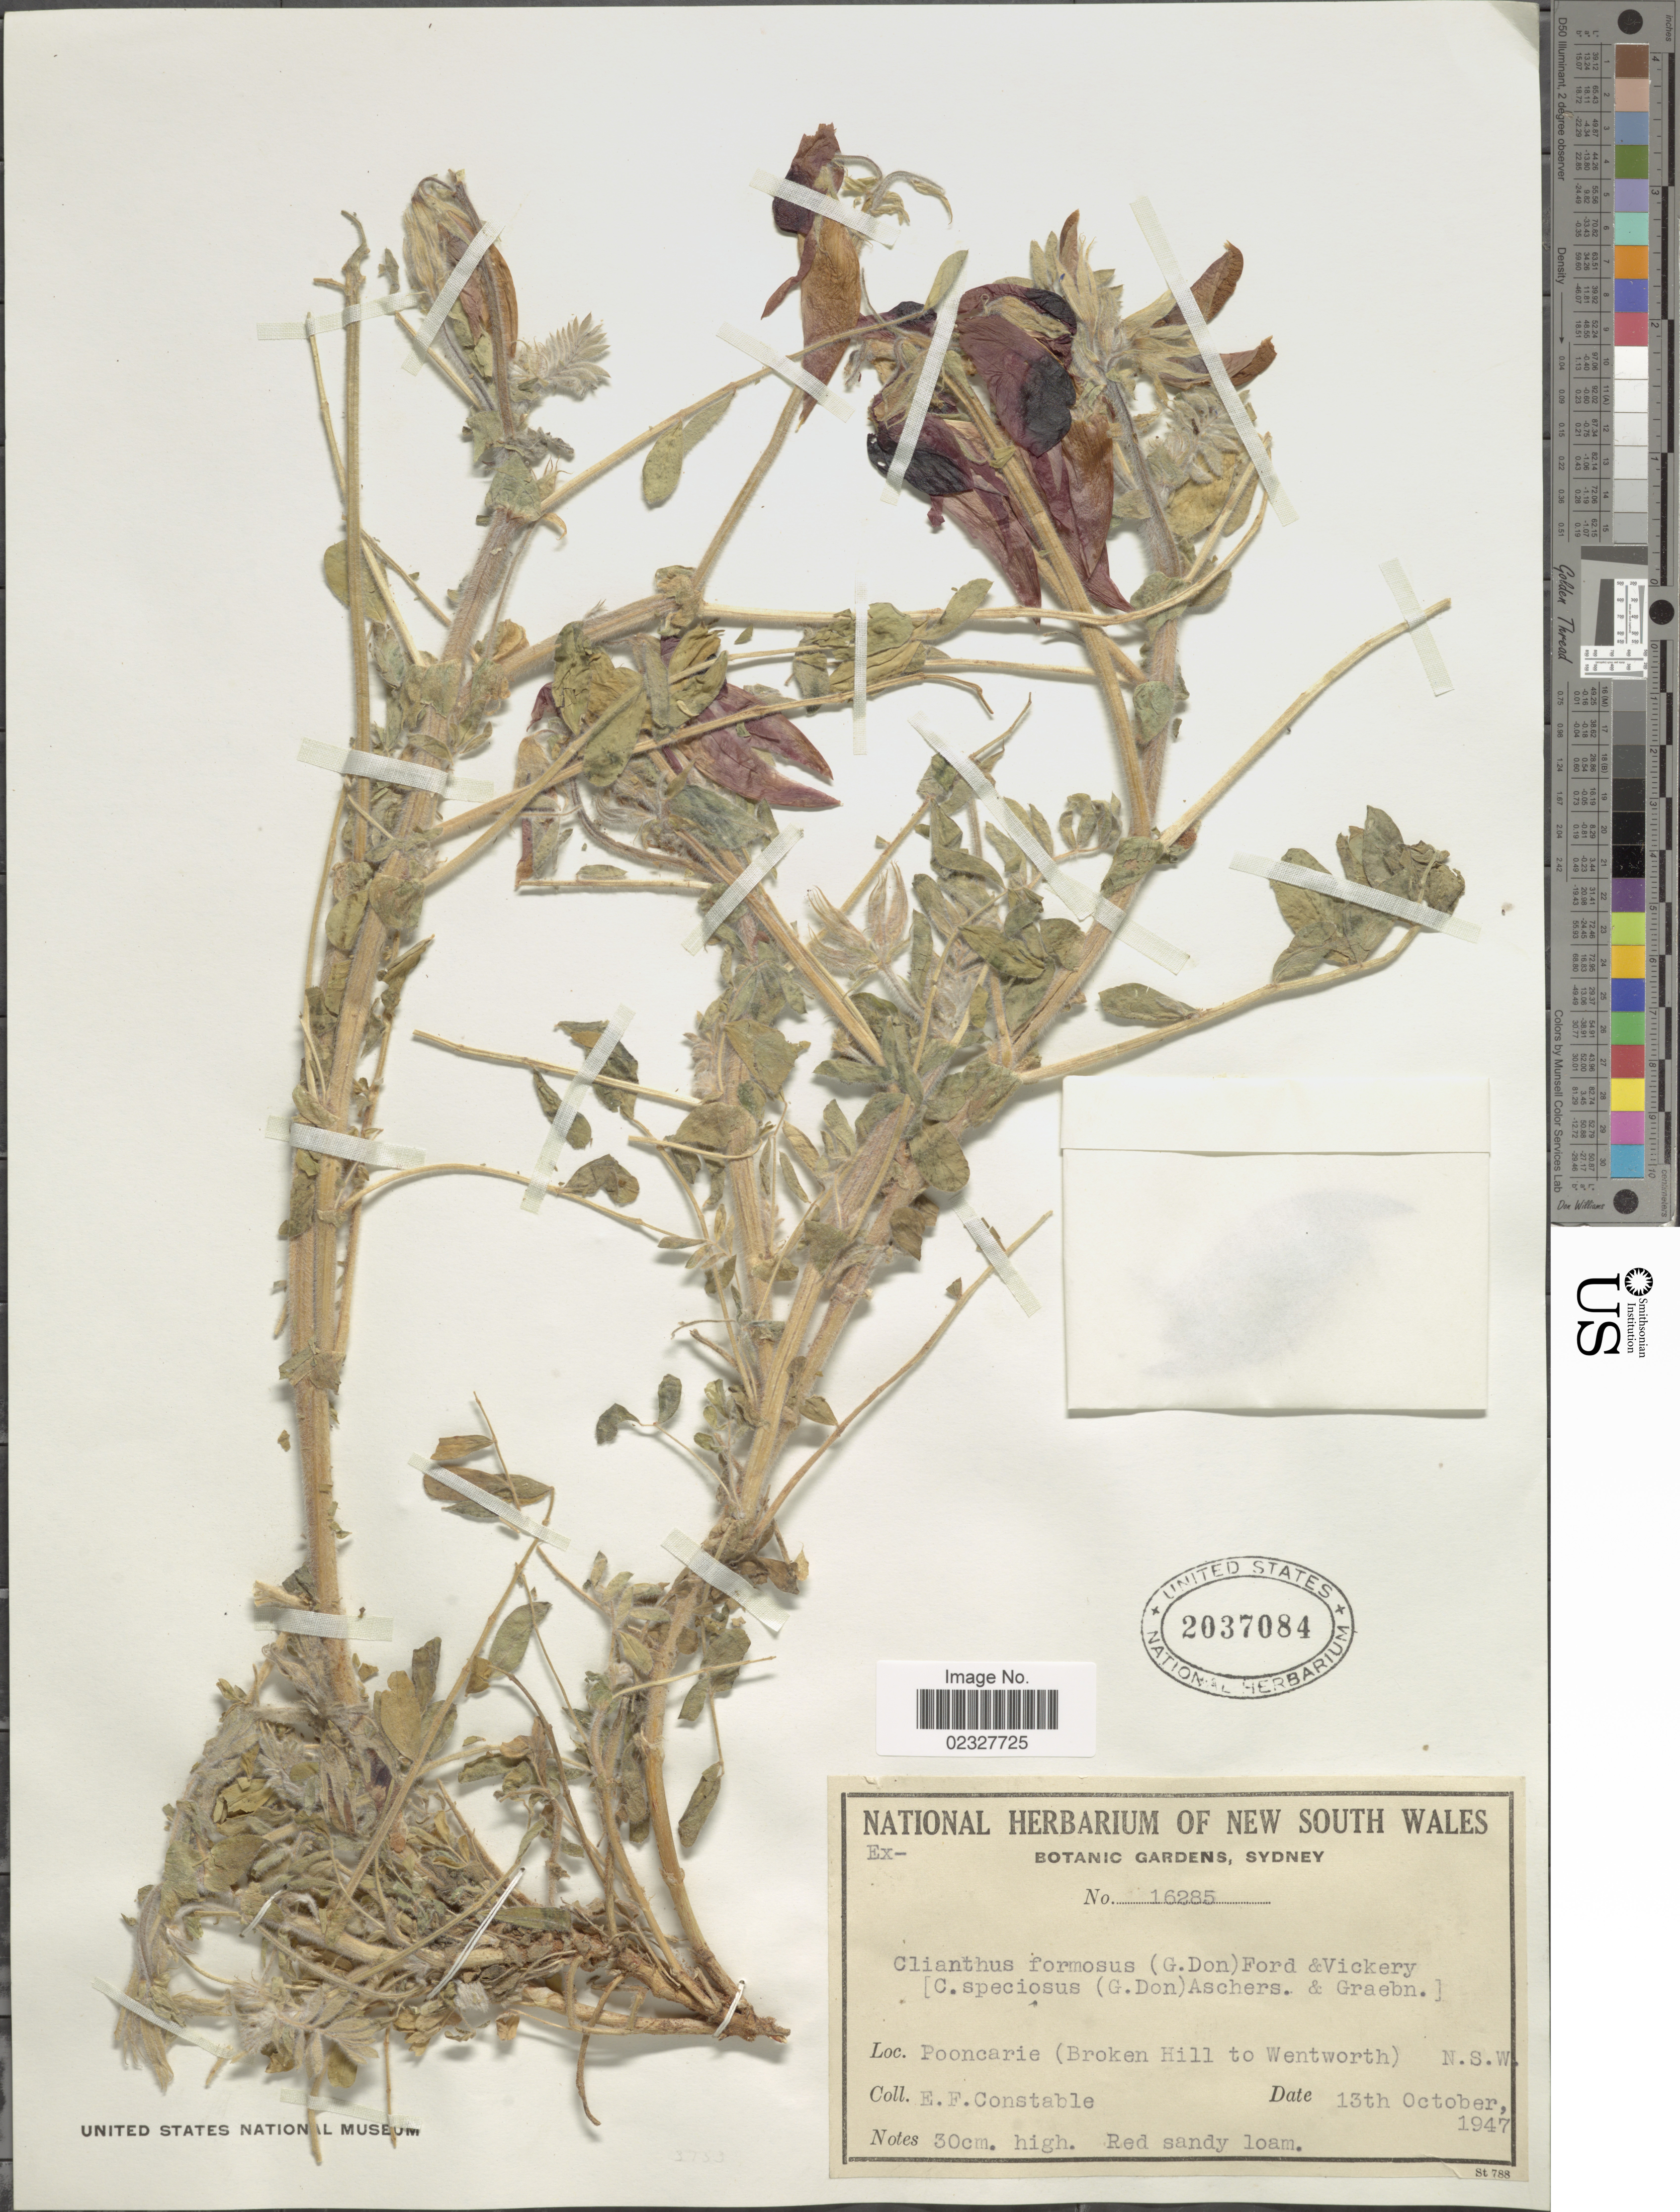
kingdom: Plantae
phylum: Tracheophyta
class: Magnoliopsida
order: Fabales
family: Fabaceae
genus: Clianthus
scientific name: Clianthus formosus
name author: (G. Don) Ford & Vickery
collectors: E. F. Constable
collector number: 16285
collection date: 1947-10-13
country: Australia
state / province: New South Wales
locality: Pooncarie (Broken Hill to Wentworth) N.S.W.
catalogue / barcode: US 2037084